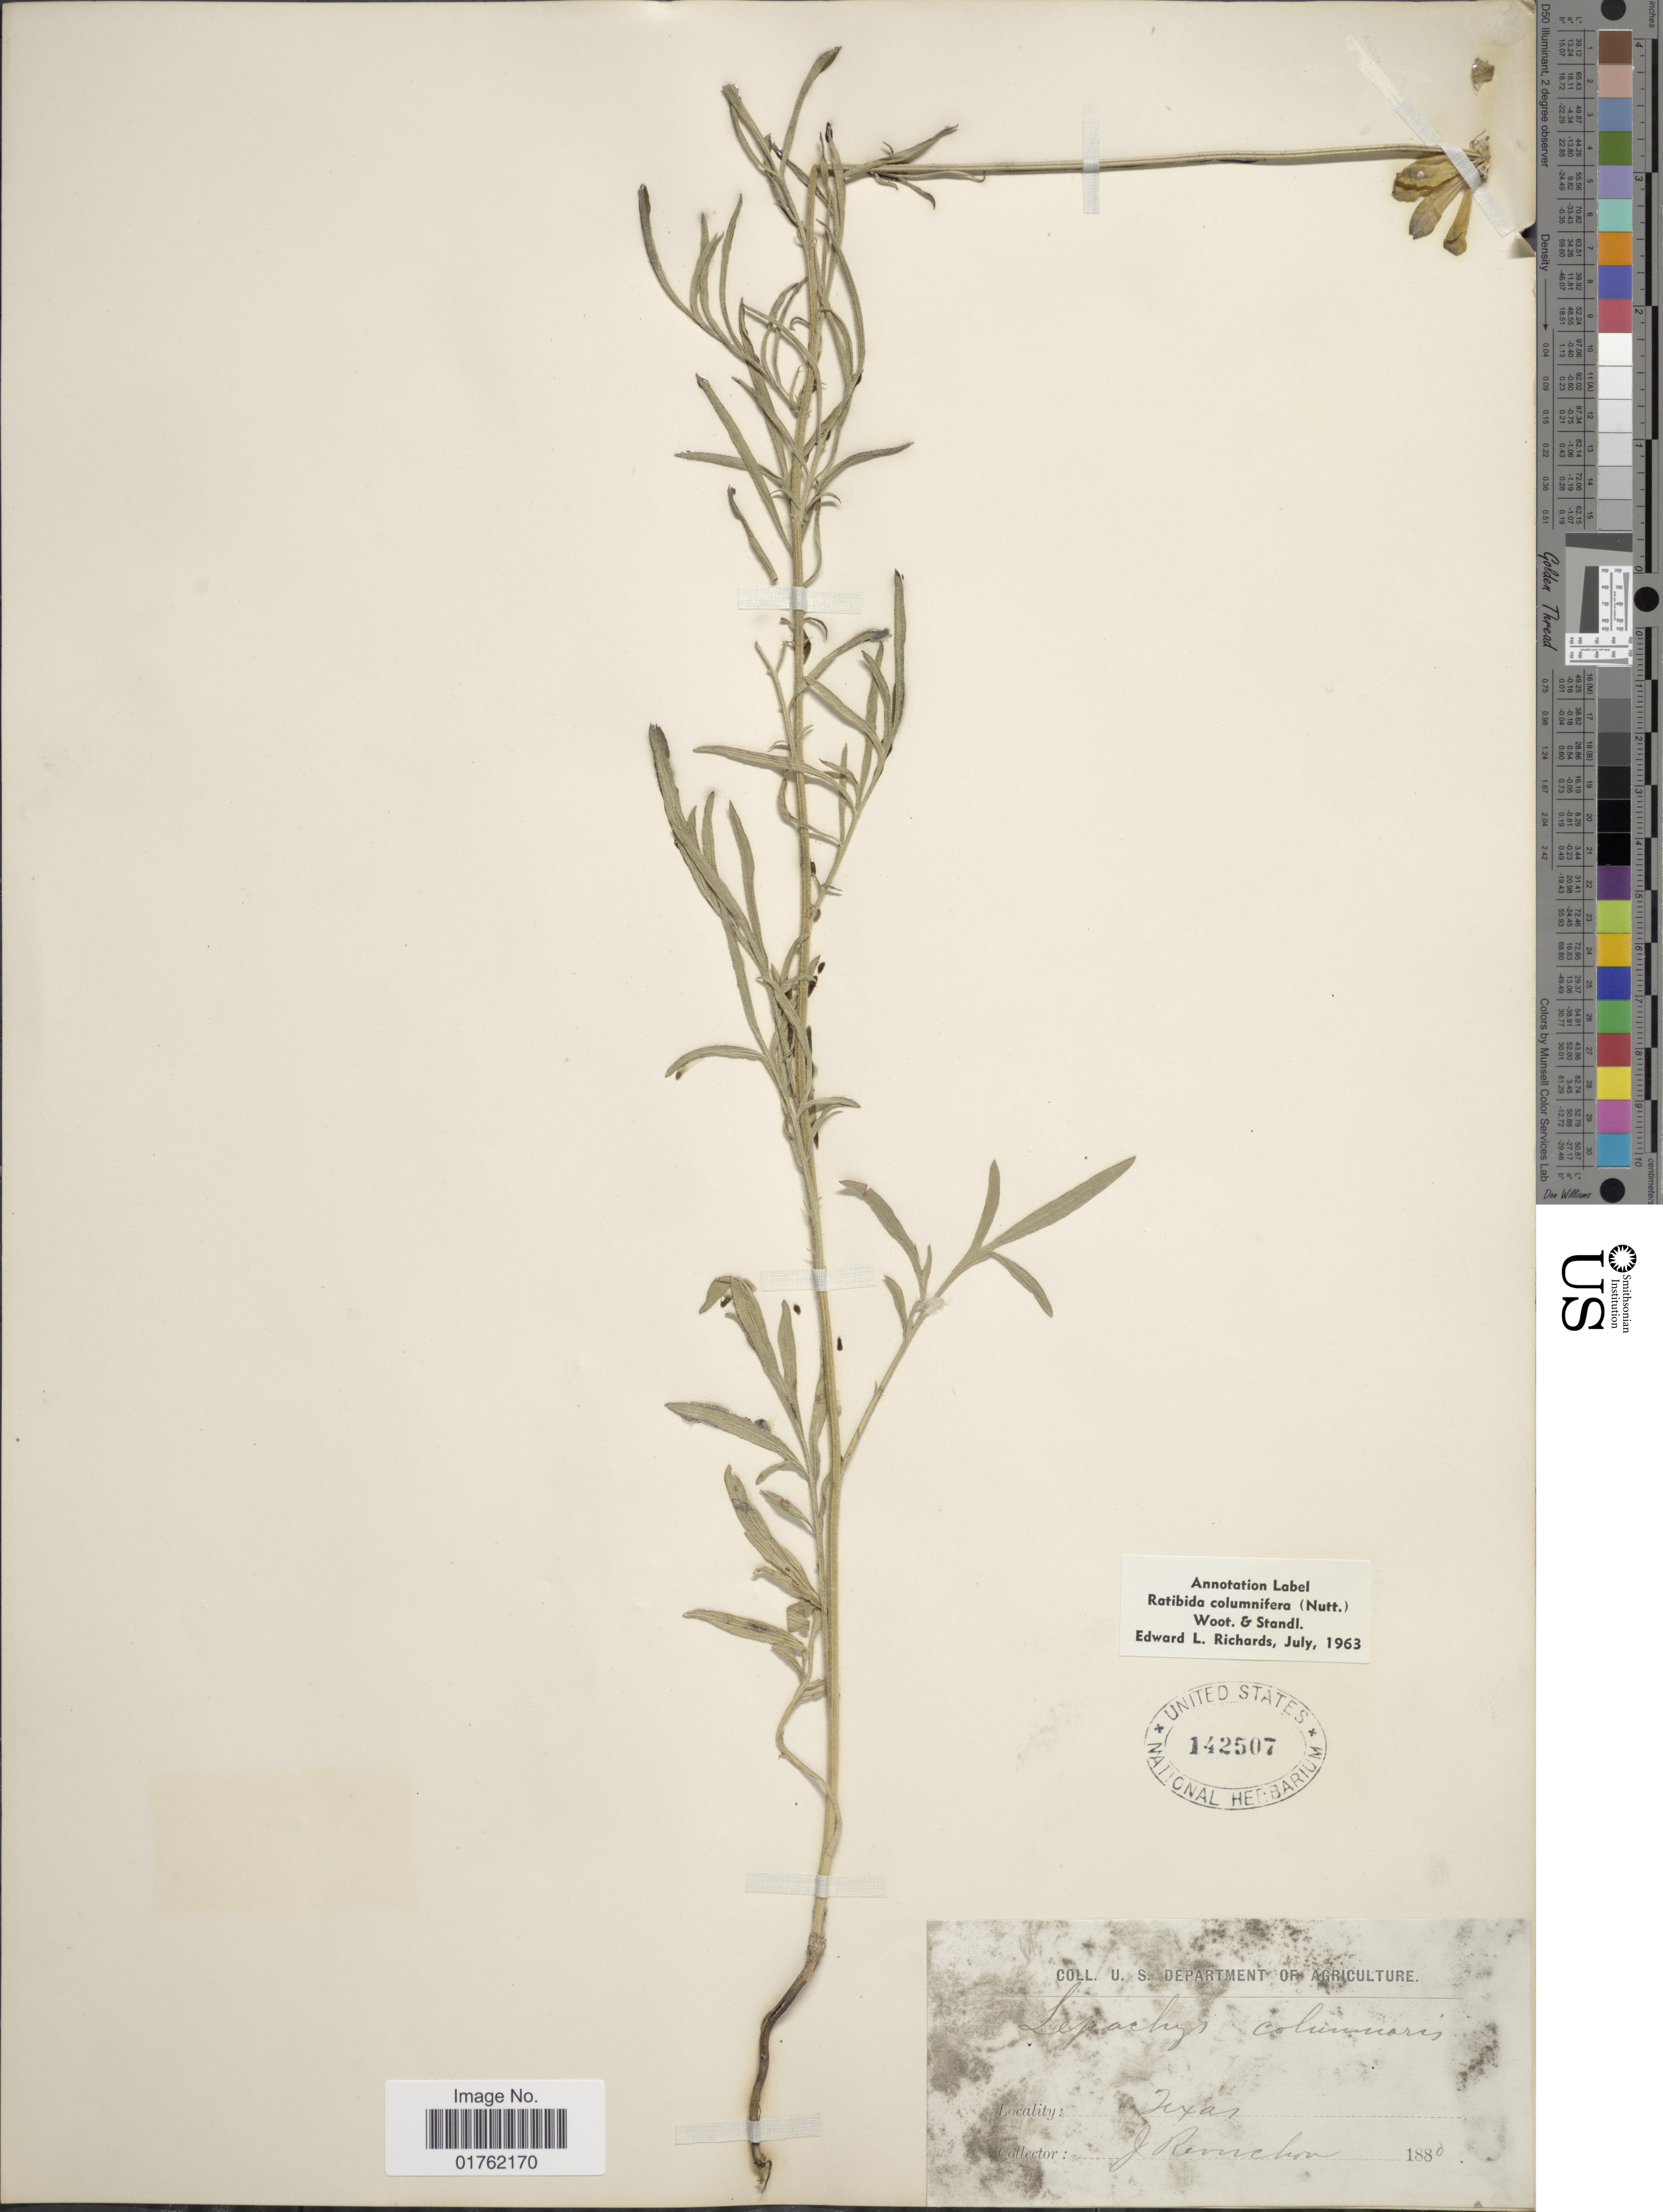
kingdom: Plantae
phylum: Tracheophyta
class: Magnoliopsida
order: Asterales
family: Asteraceae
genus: Ratibida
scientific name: Ratibida columnaris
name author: (Pursh) D. Don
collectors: J. Reverchon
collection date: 1880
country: United States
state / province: Texas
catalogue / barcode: US 142507